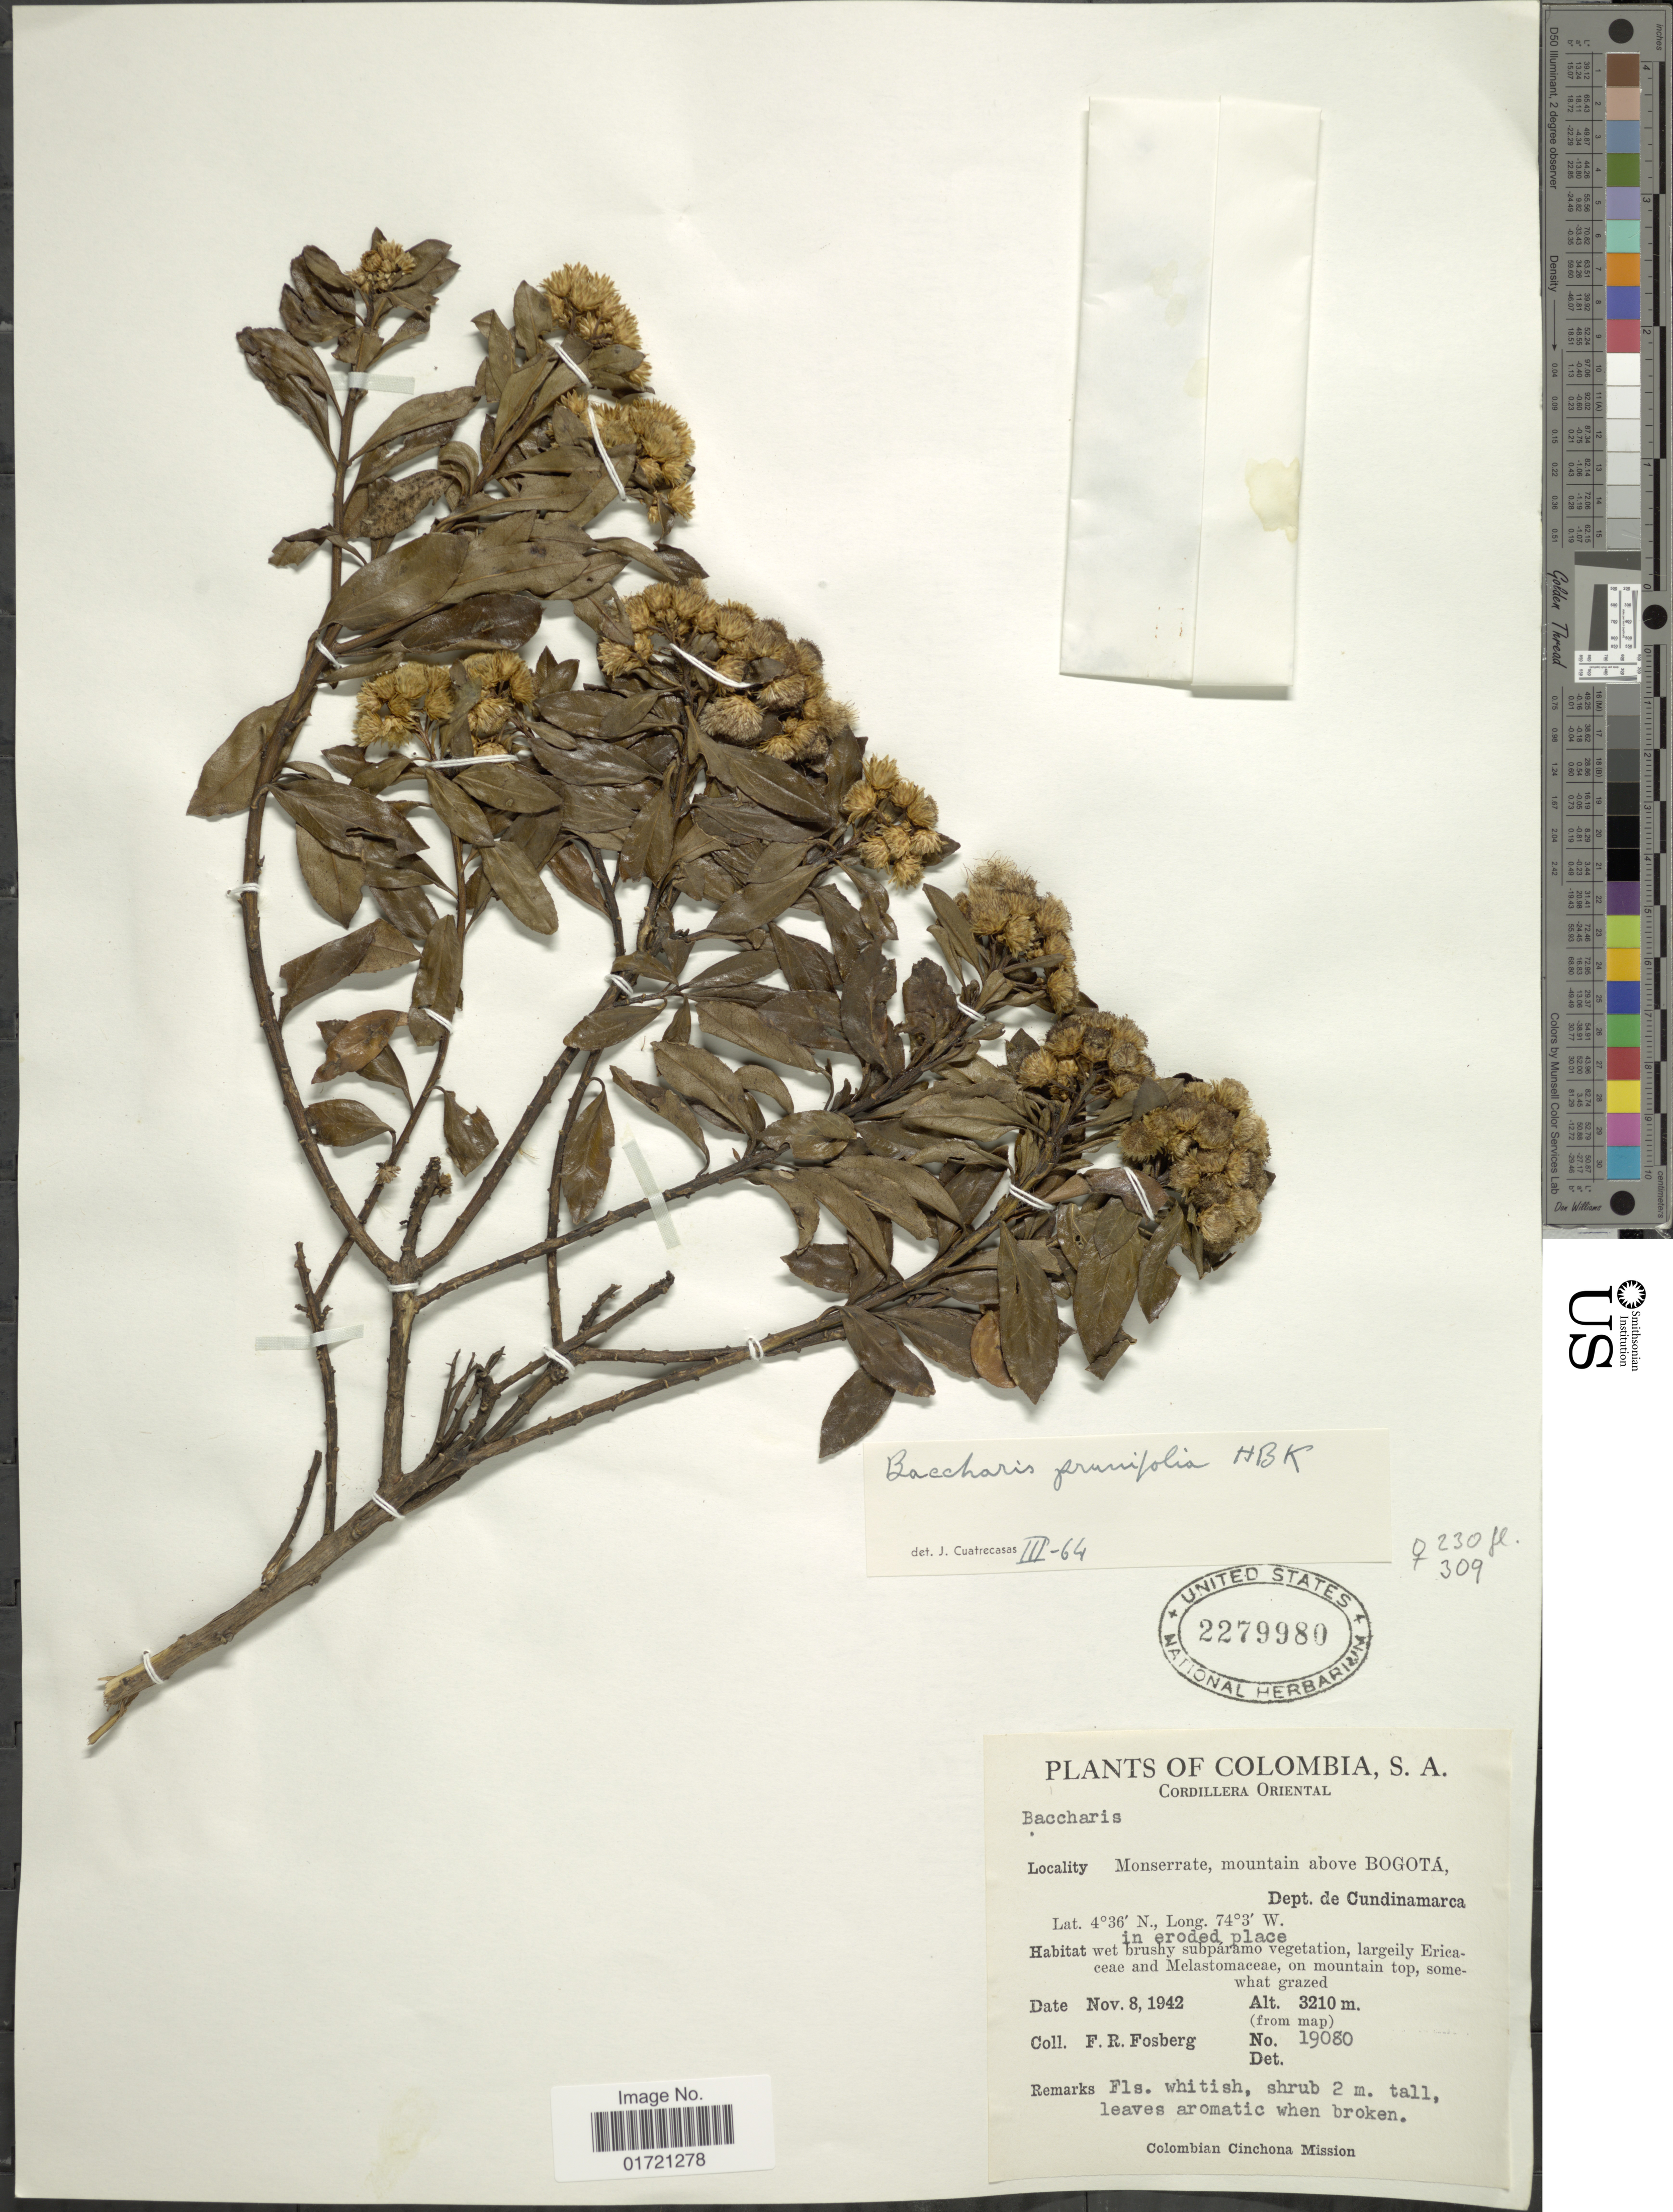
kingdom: Plantae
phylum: Tracheophyta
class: Magnoliopsida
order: Asterales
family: Asteraceae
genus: Baccharis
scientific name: Baccharis prunifolia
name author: Kunth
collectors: F. R. Fosberg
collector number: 19080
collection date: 1942-11-08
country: Colombia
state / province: Cundinamarca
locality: Cordillera Oriental. Monserrate, mountain above Bogotá, Dept. de Cundinamarca.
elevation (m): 3210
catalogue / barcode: US 2279980